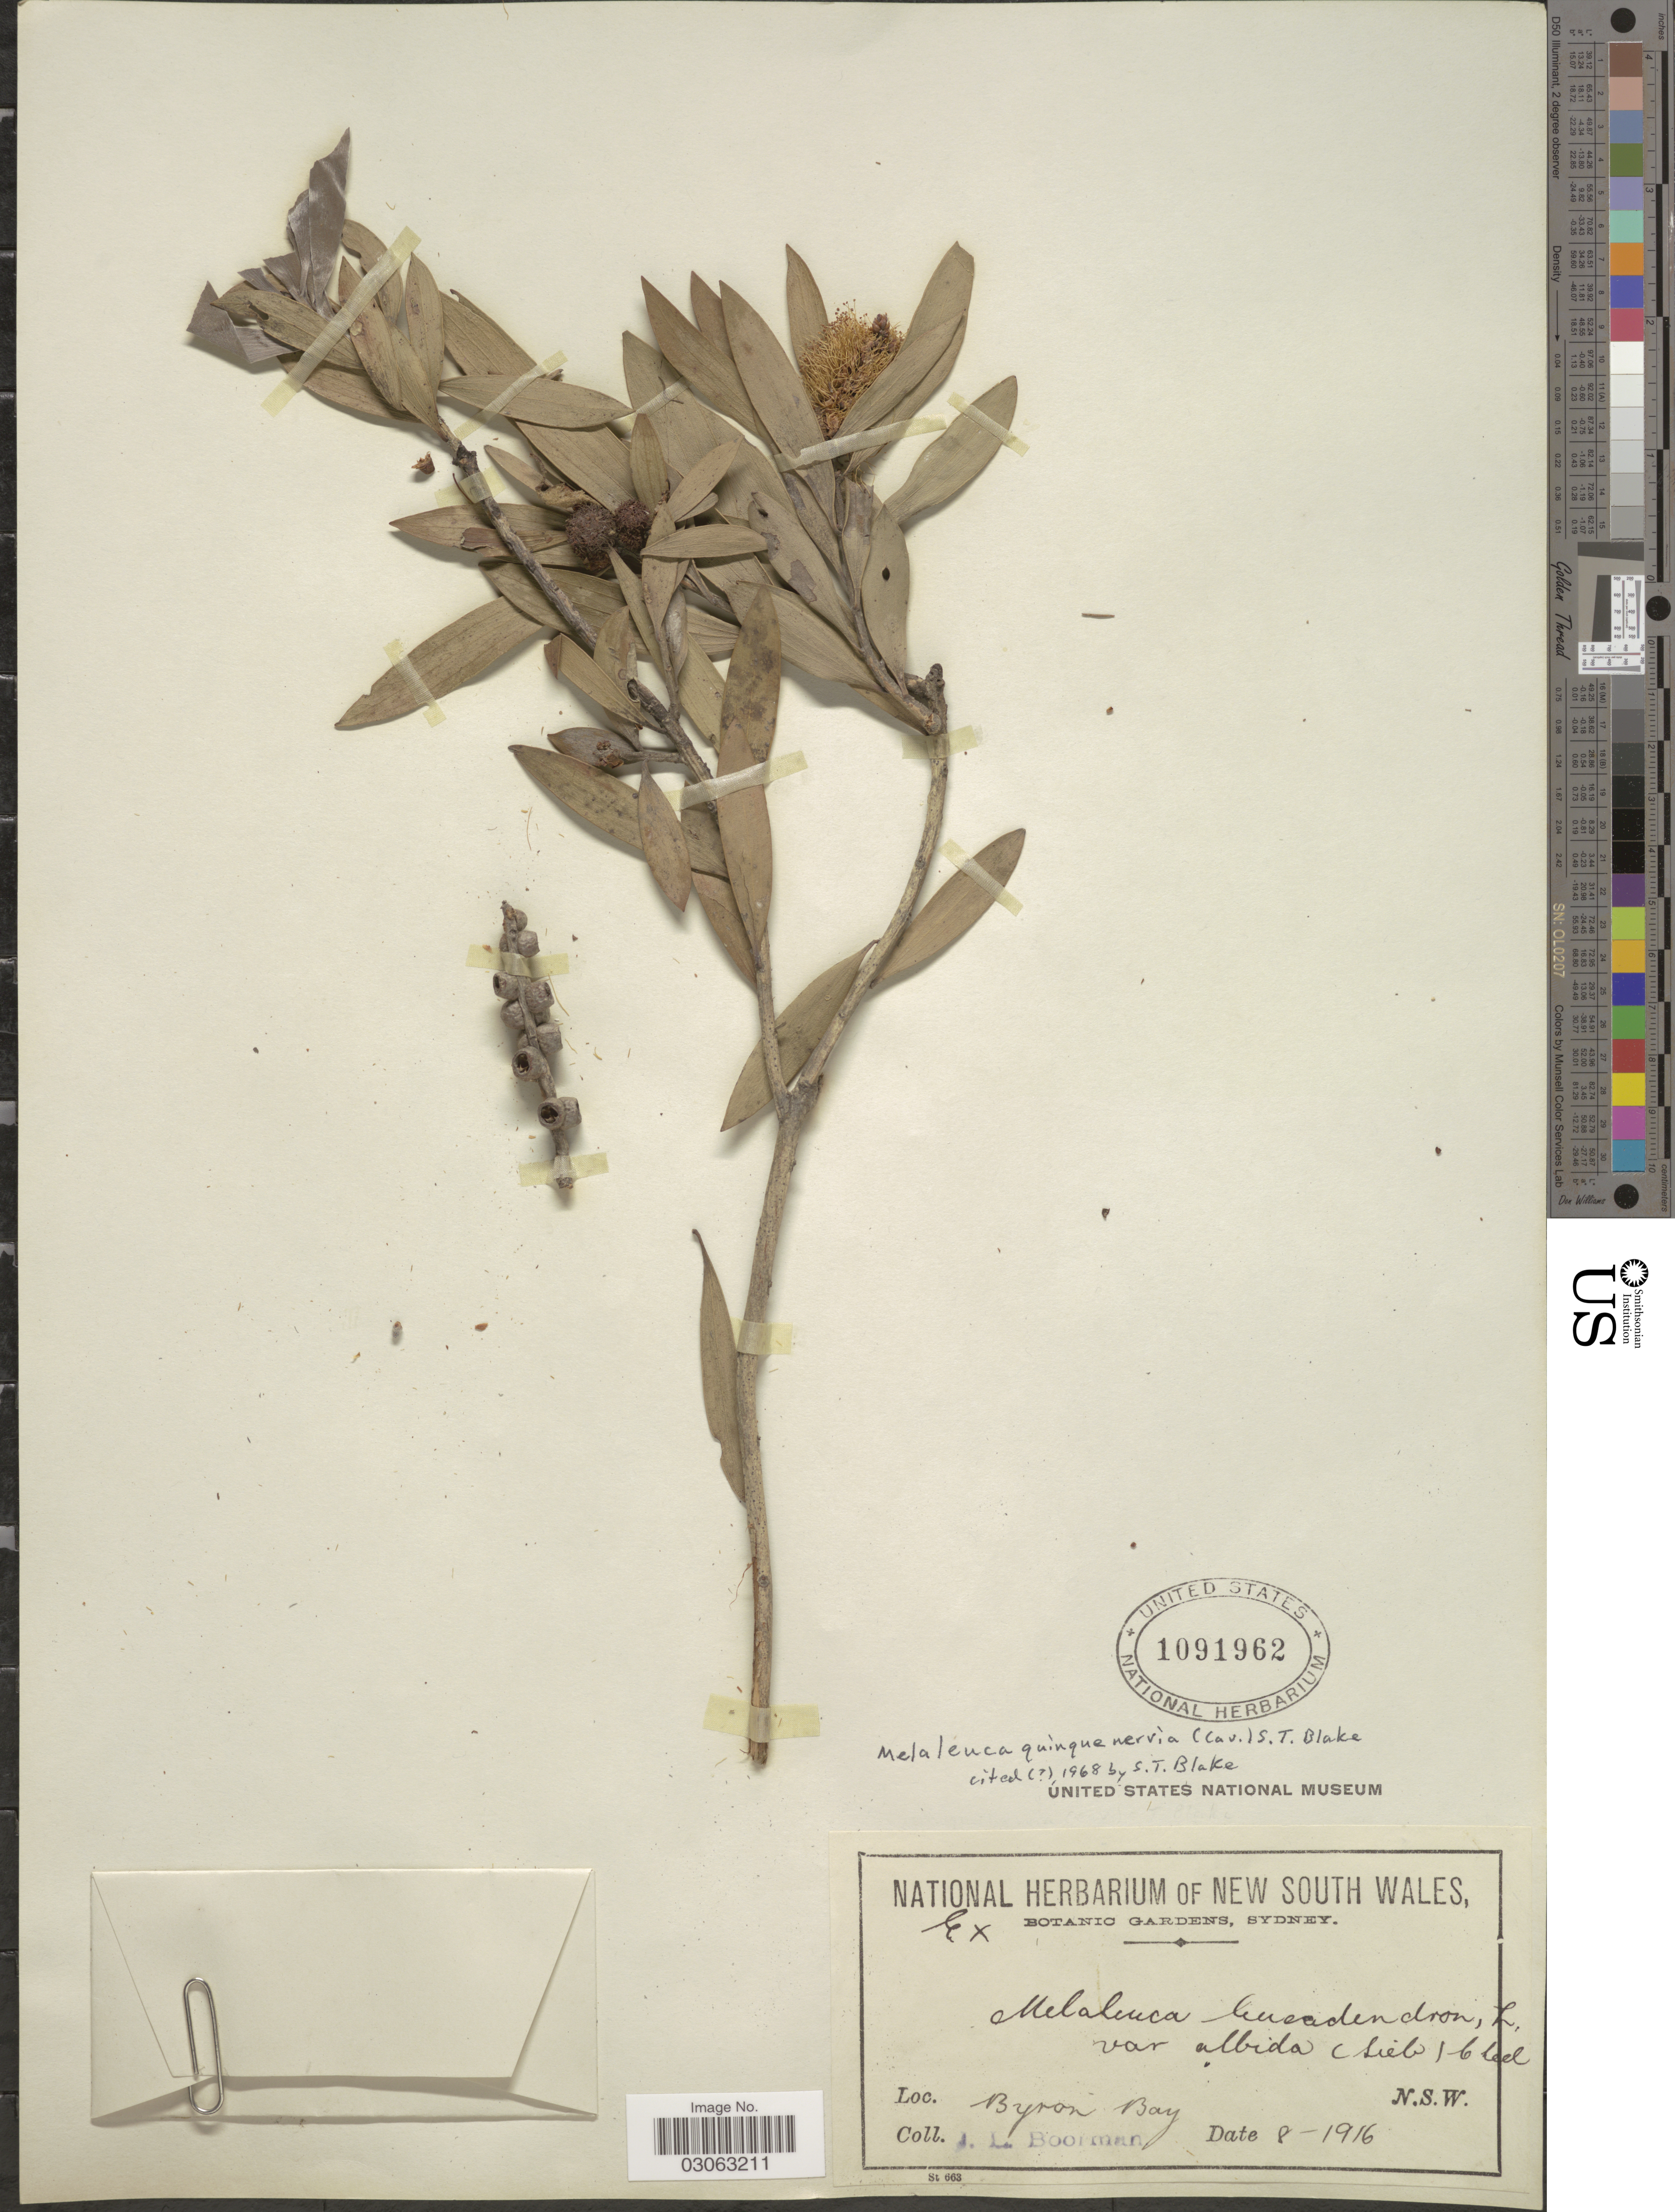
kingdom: Plantae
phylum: Tracheophyta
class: Magnoliopsida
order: Myrtales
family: Myrtaceae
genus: Melaleuca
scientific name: Melaleuca quinquenervia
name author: (Cav.) S.T. Blake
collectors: J. Boorman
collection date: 1916-08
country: Australia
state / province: New South Wales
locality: Byron Bay.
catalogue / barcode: US 1091962